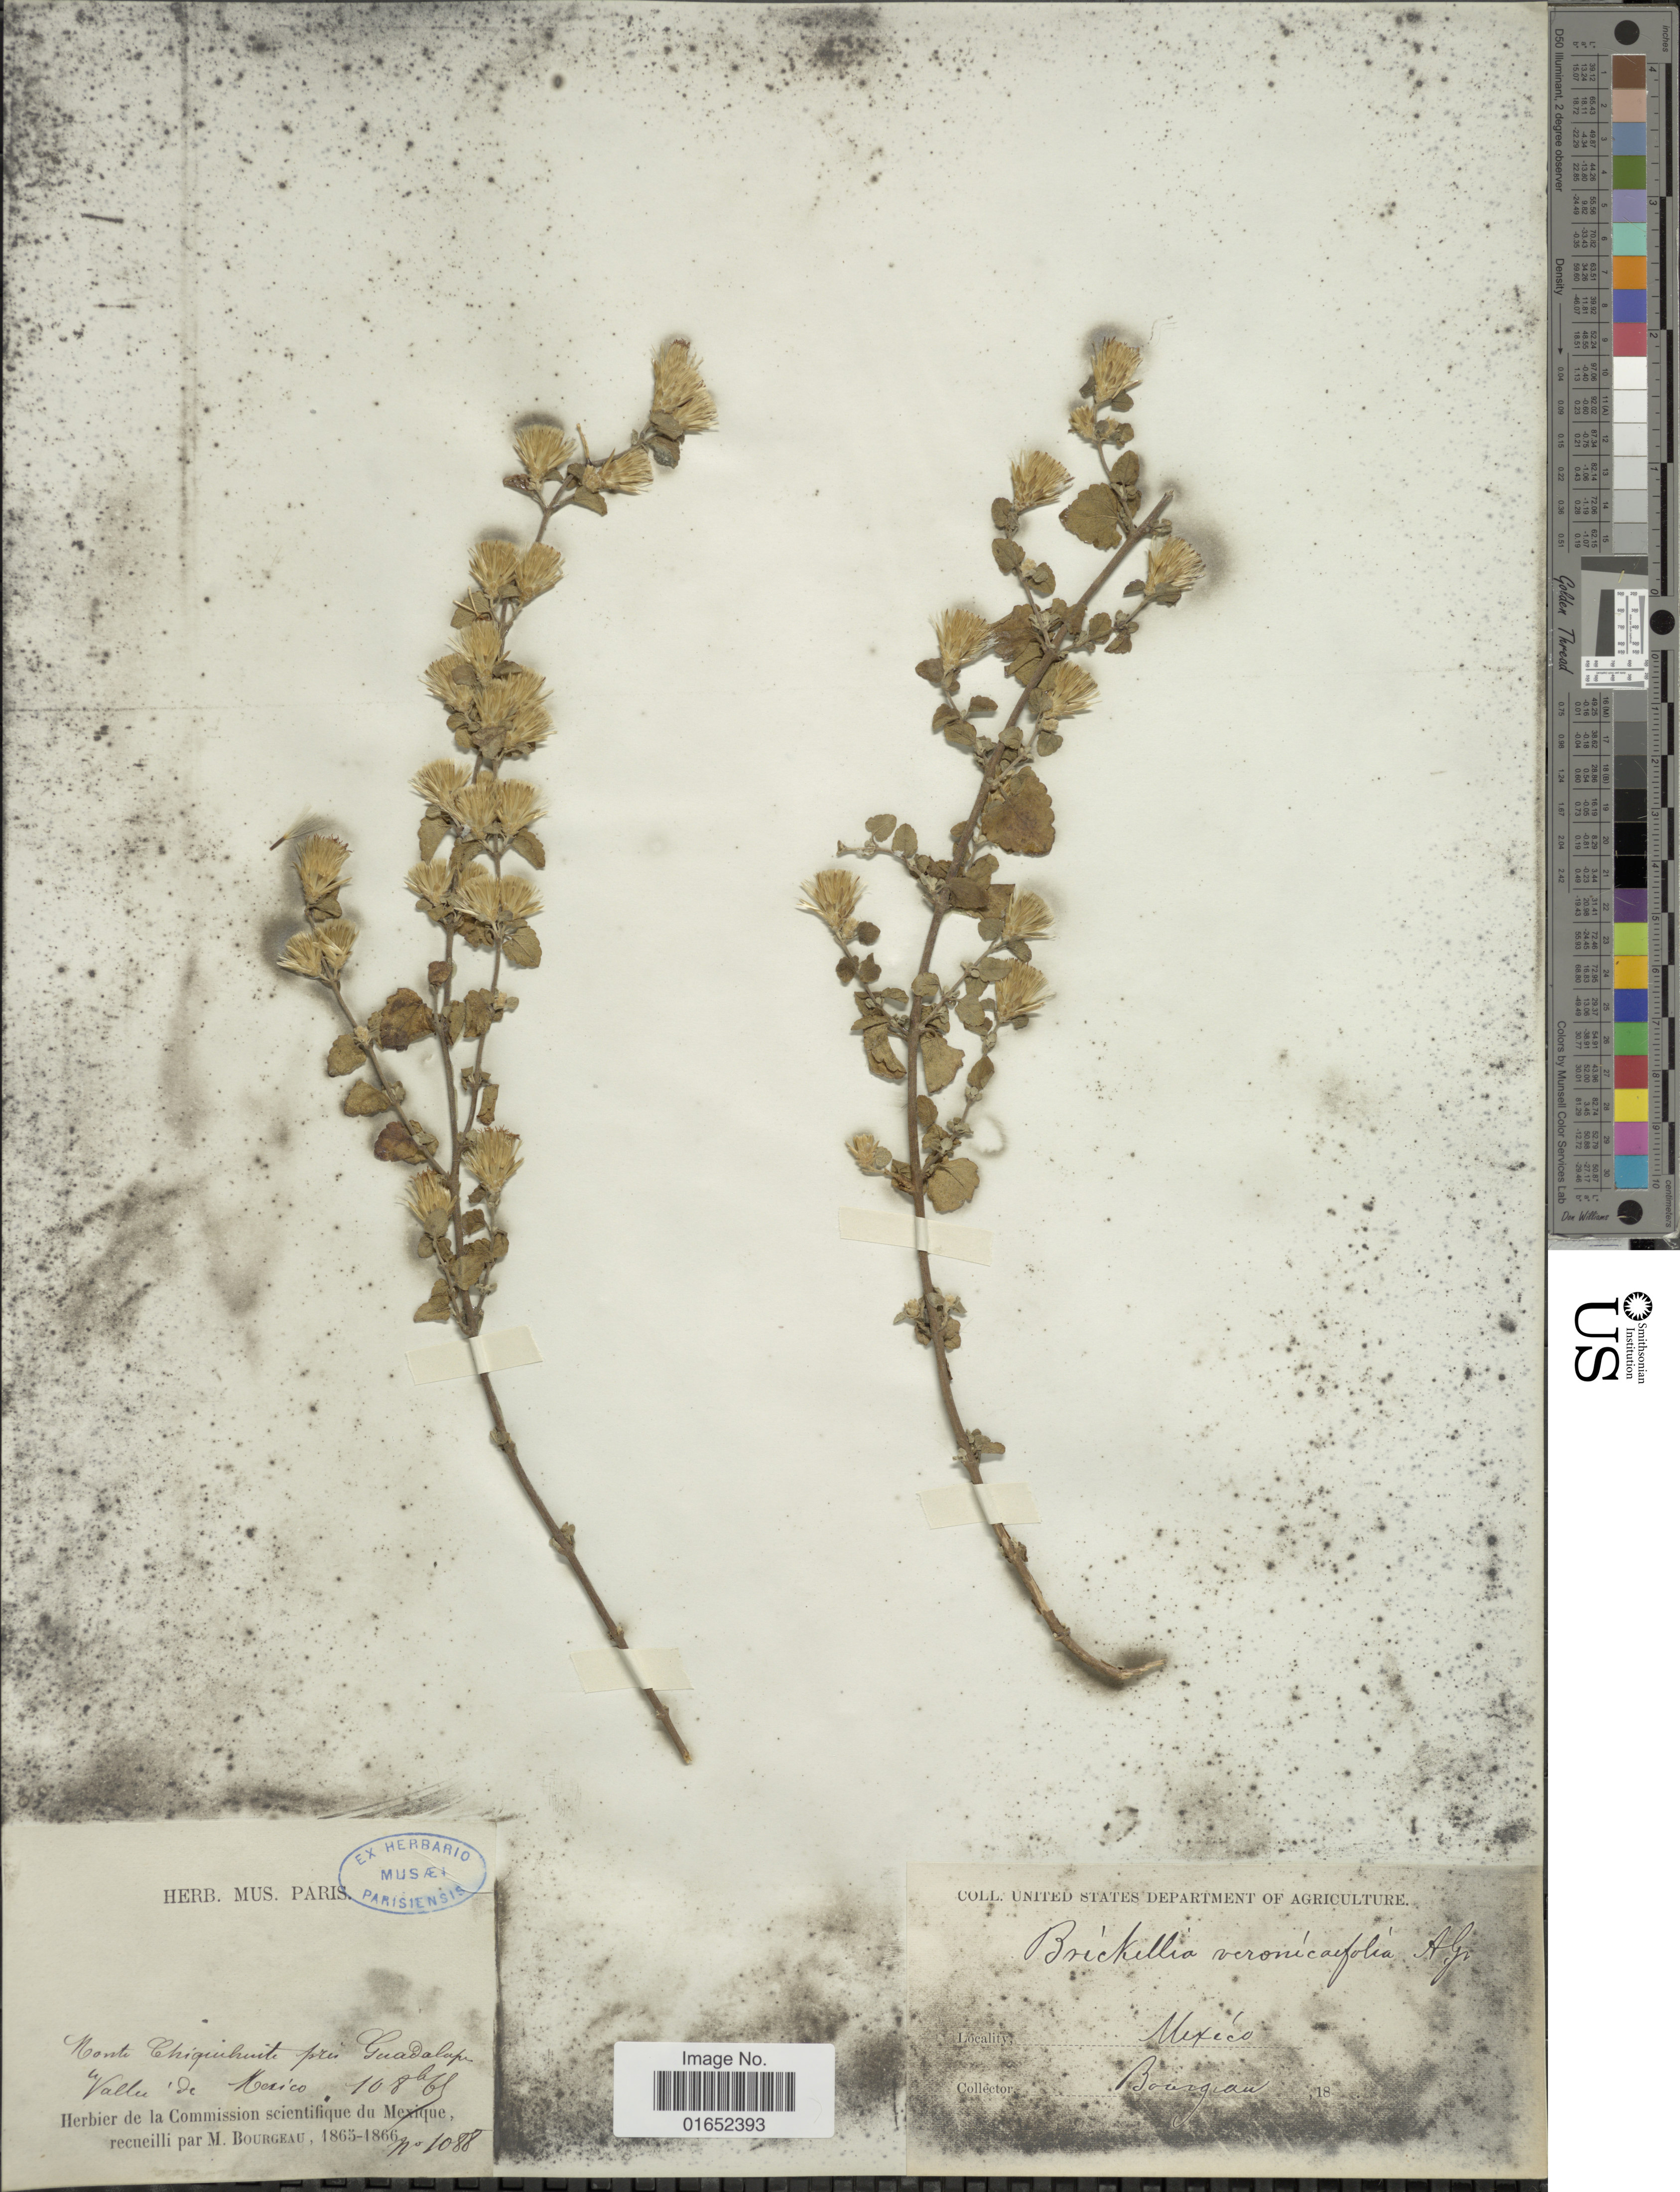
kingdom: Plantae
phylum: Tracheophyta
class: Magnoliopsida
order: Asterales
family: Asteraceae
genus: Brickellia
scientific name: Brickellia veronicaefolia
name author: (Kunth) A. Gray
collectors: -. Bourgeau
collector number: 1088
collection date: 1865-10-10/1866-10-10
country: Mexico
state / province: México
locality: Monte Chiquihuite pres Guadalupe, Vallee de Mexico